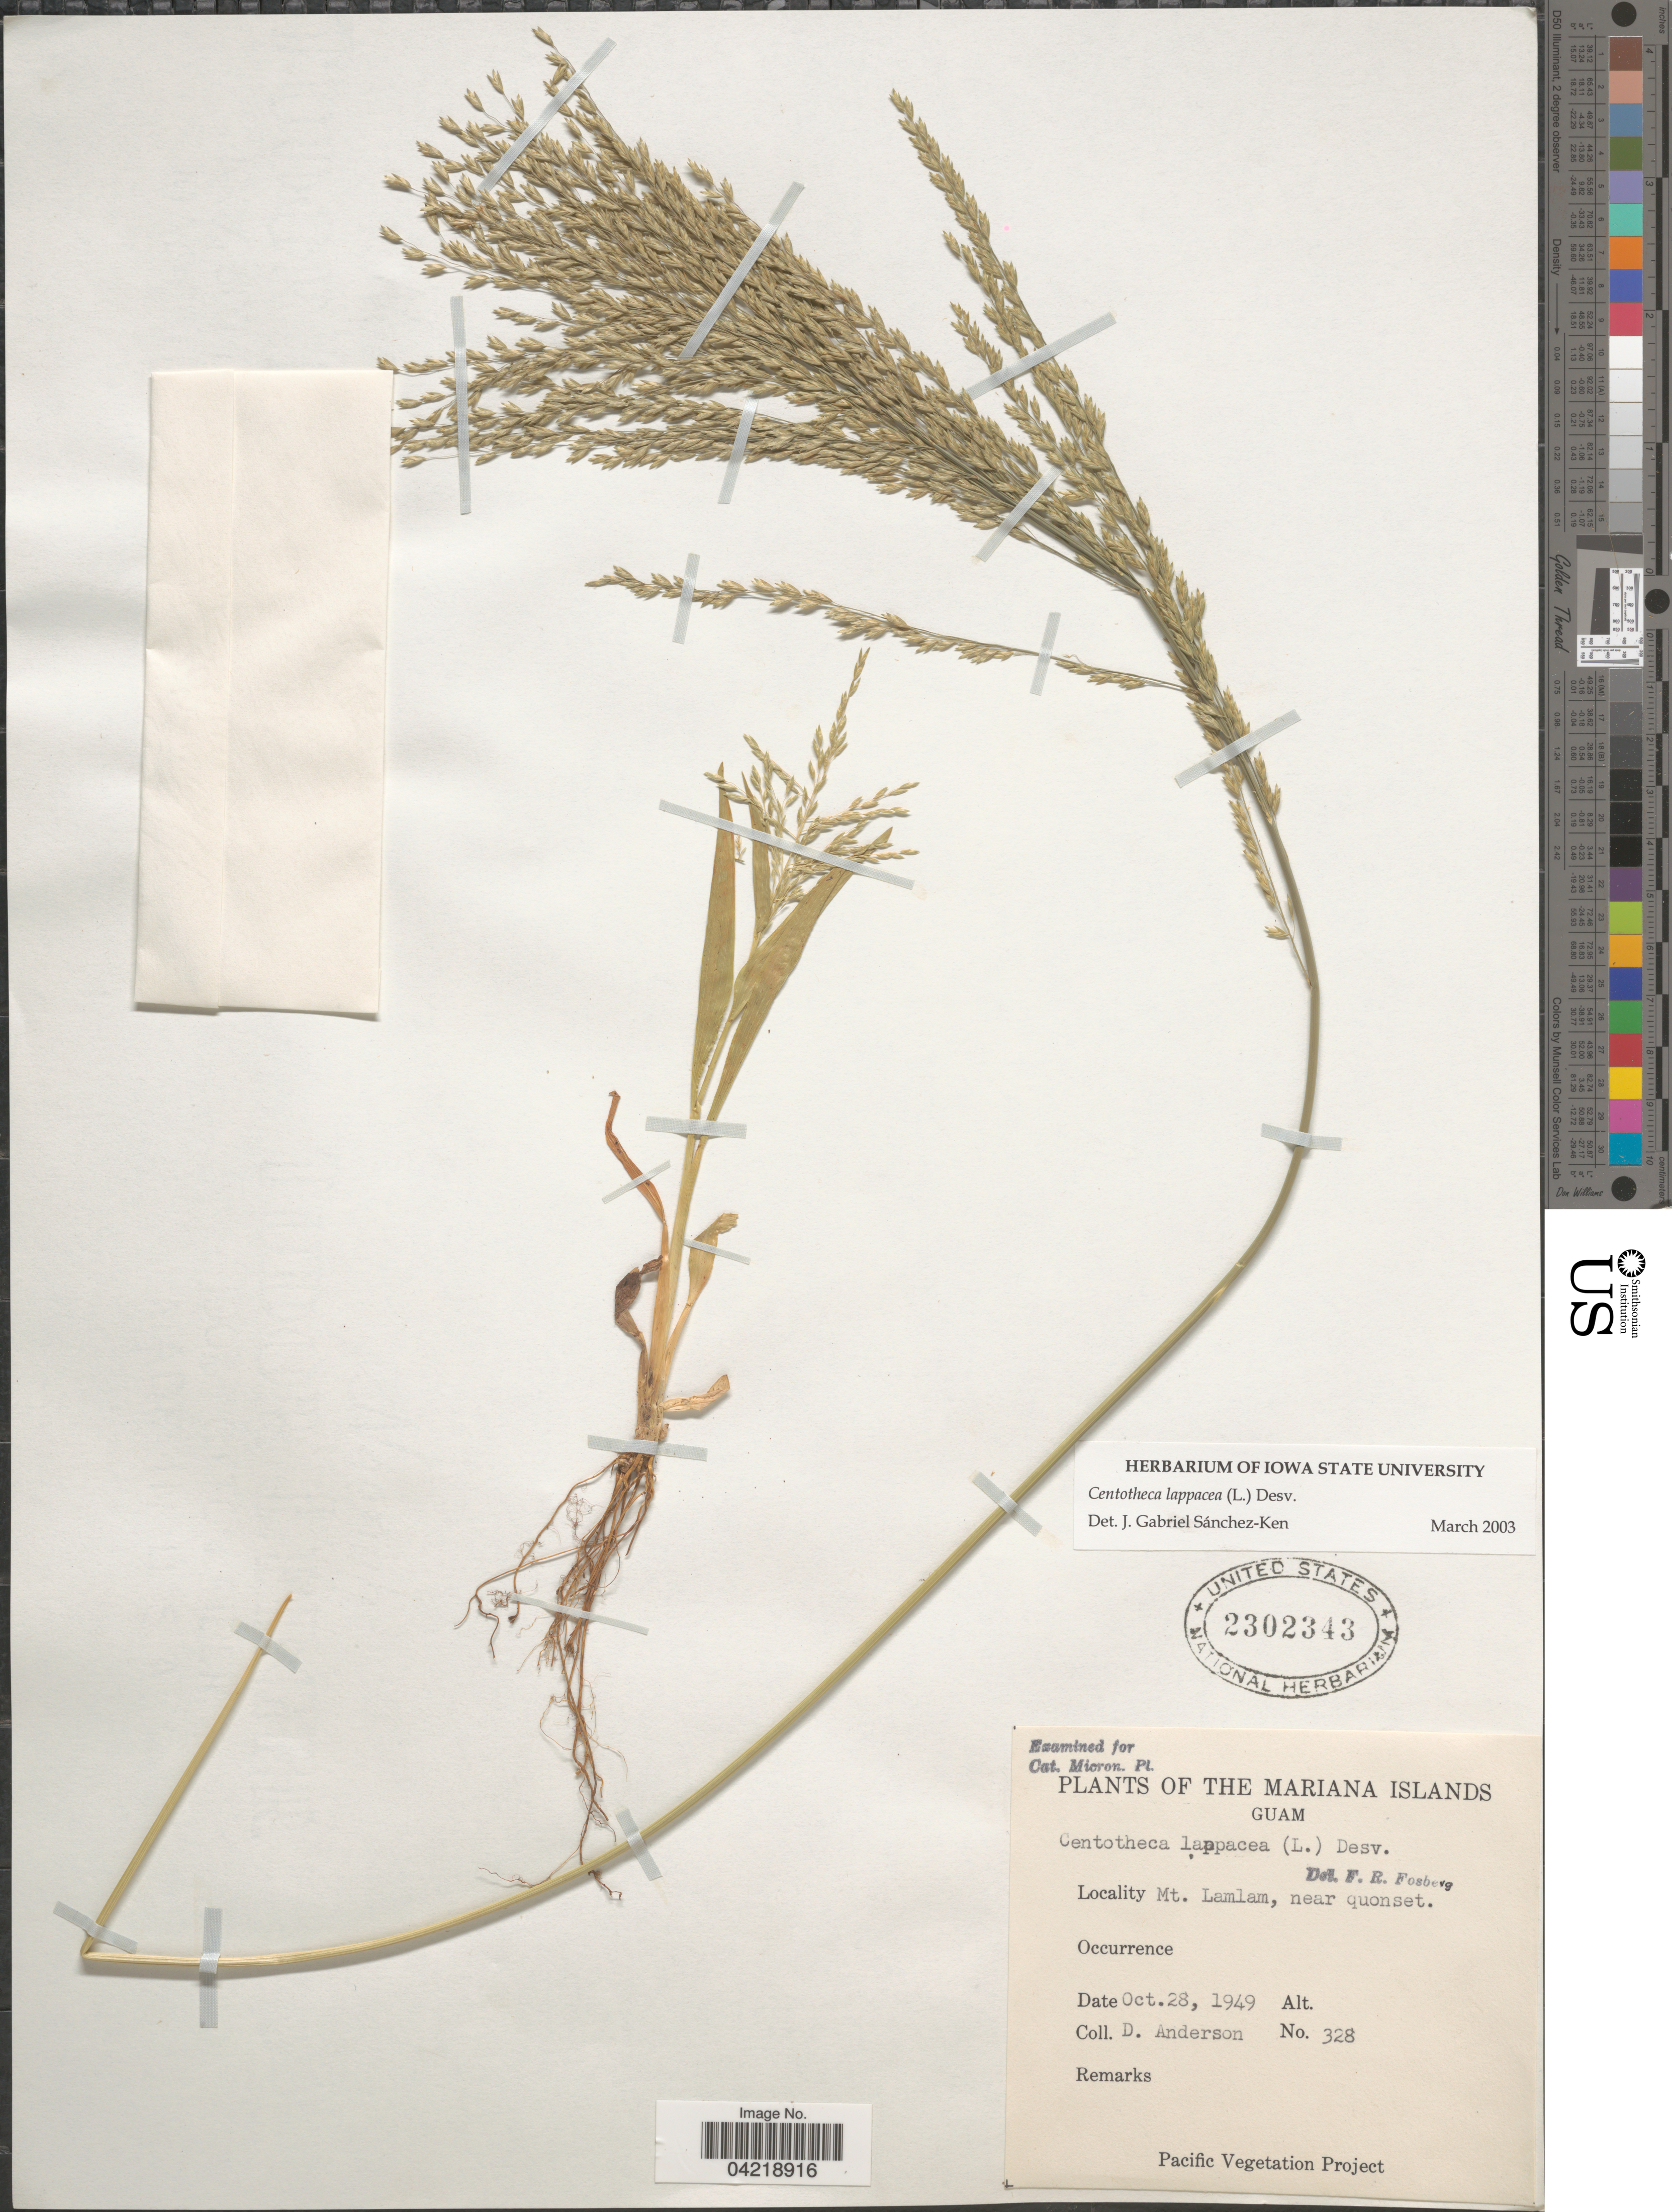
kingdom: Plantae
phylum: Tracheophyta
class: Liliopsida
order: Poales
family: Poaceae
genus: Centotheca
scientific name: Centotheca lappacea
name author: (L.) Desv.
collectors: D. Anderson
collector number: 328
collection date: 1949-10-28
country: Guam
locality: Mariana Islands. Mt. Lamlam, near quonset.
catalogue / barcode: US 2302343